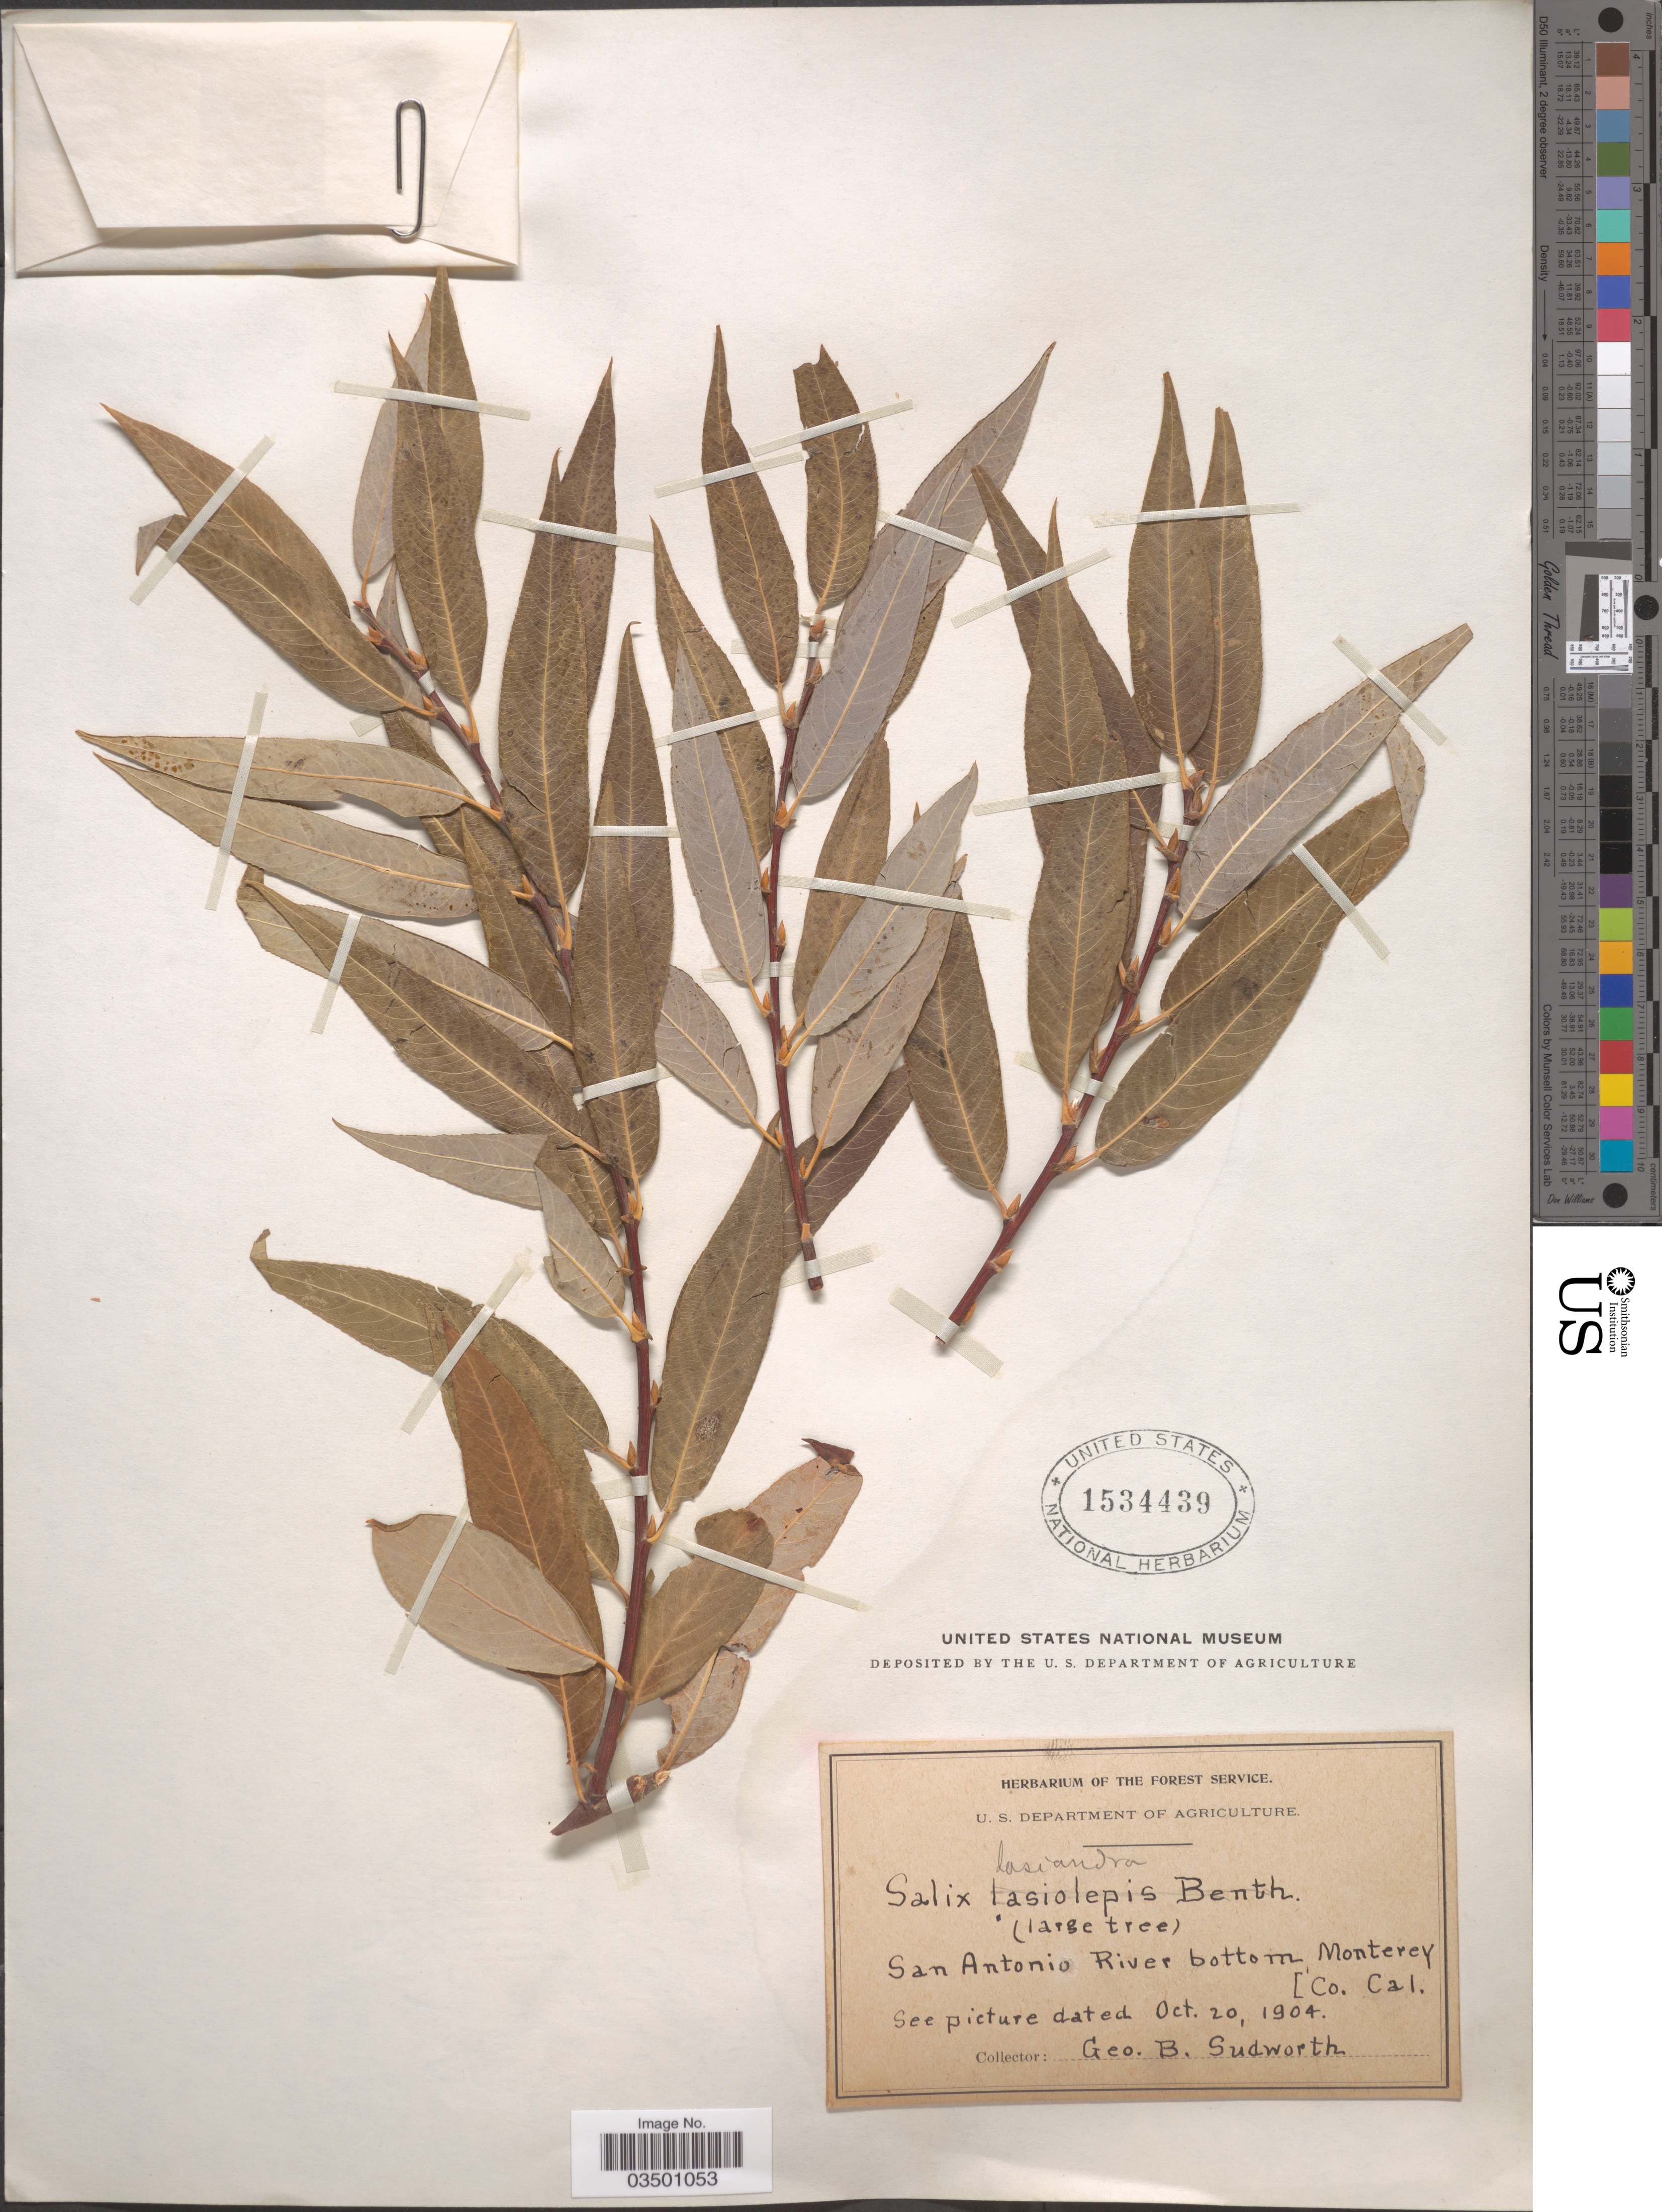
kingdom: Plantae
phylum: Tracheophyta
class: Magnoliopsida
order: Malpighiales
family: Salicaceae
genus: Salix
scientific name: Salix lasiandra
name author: Benth.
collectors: G. B. Sudworth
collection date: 1904-10-20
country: United States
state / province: California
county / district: Monterey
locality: San Antonio River bottom, Monterey [Co. Cal.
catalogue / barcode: US 1534439